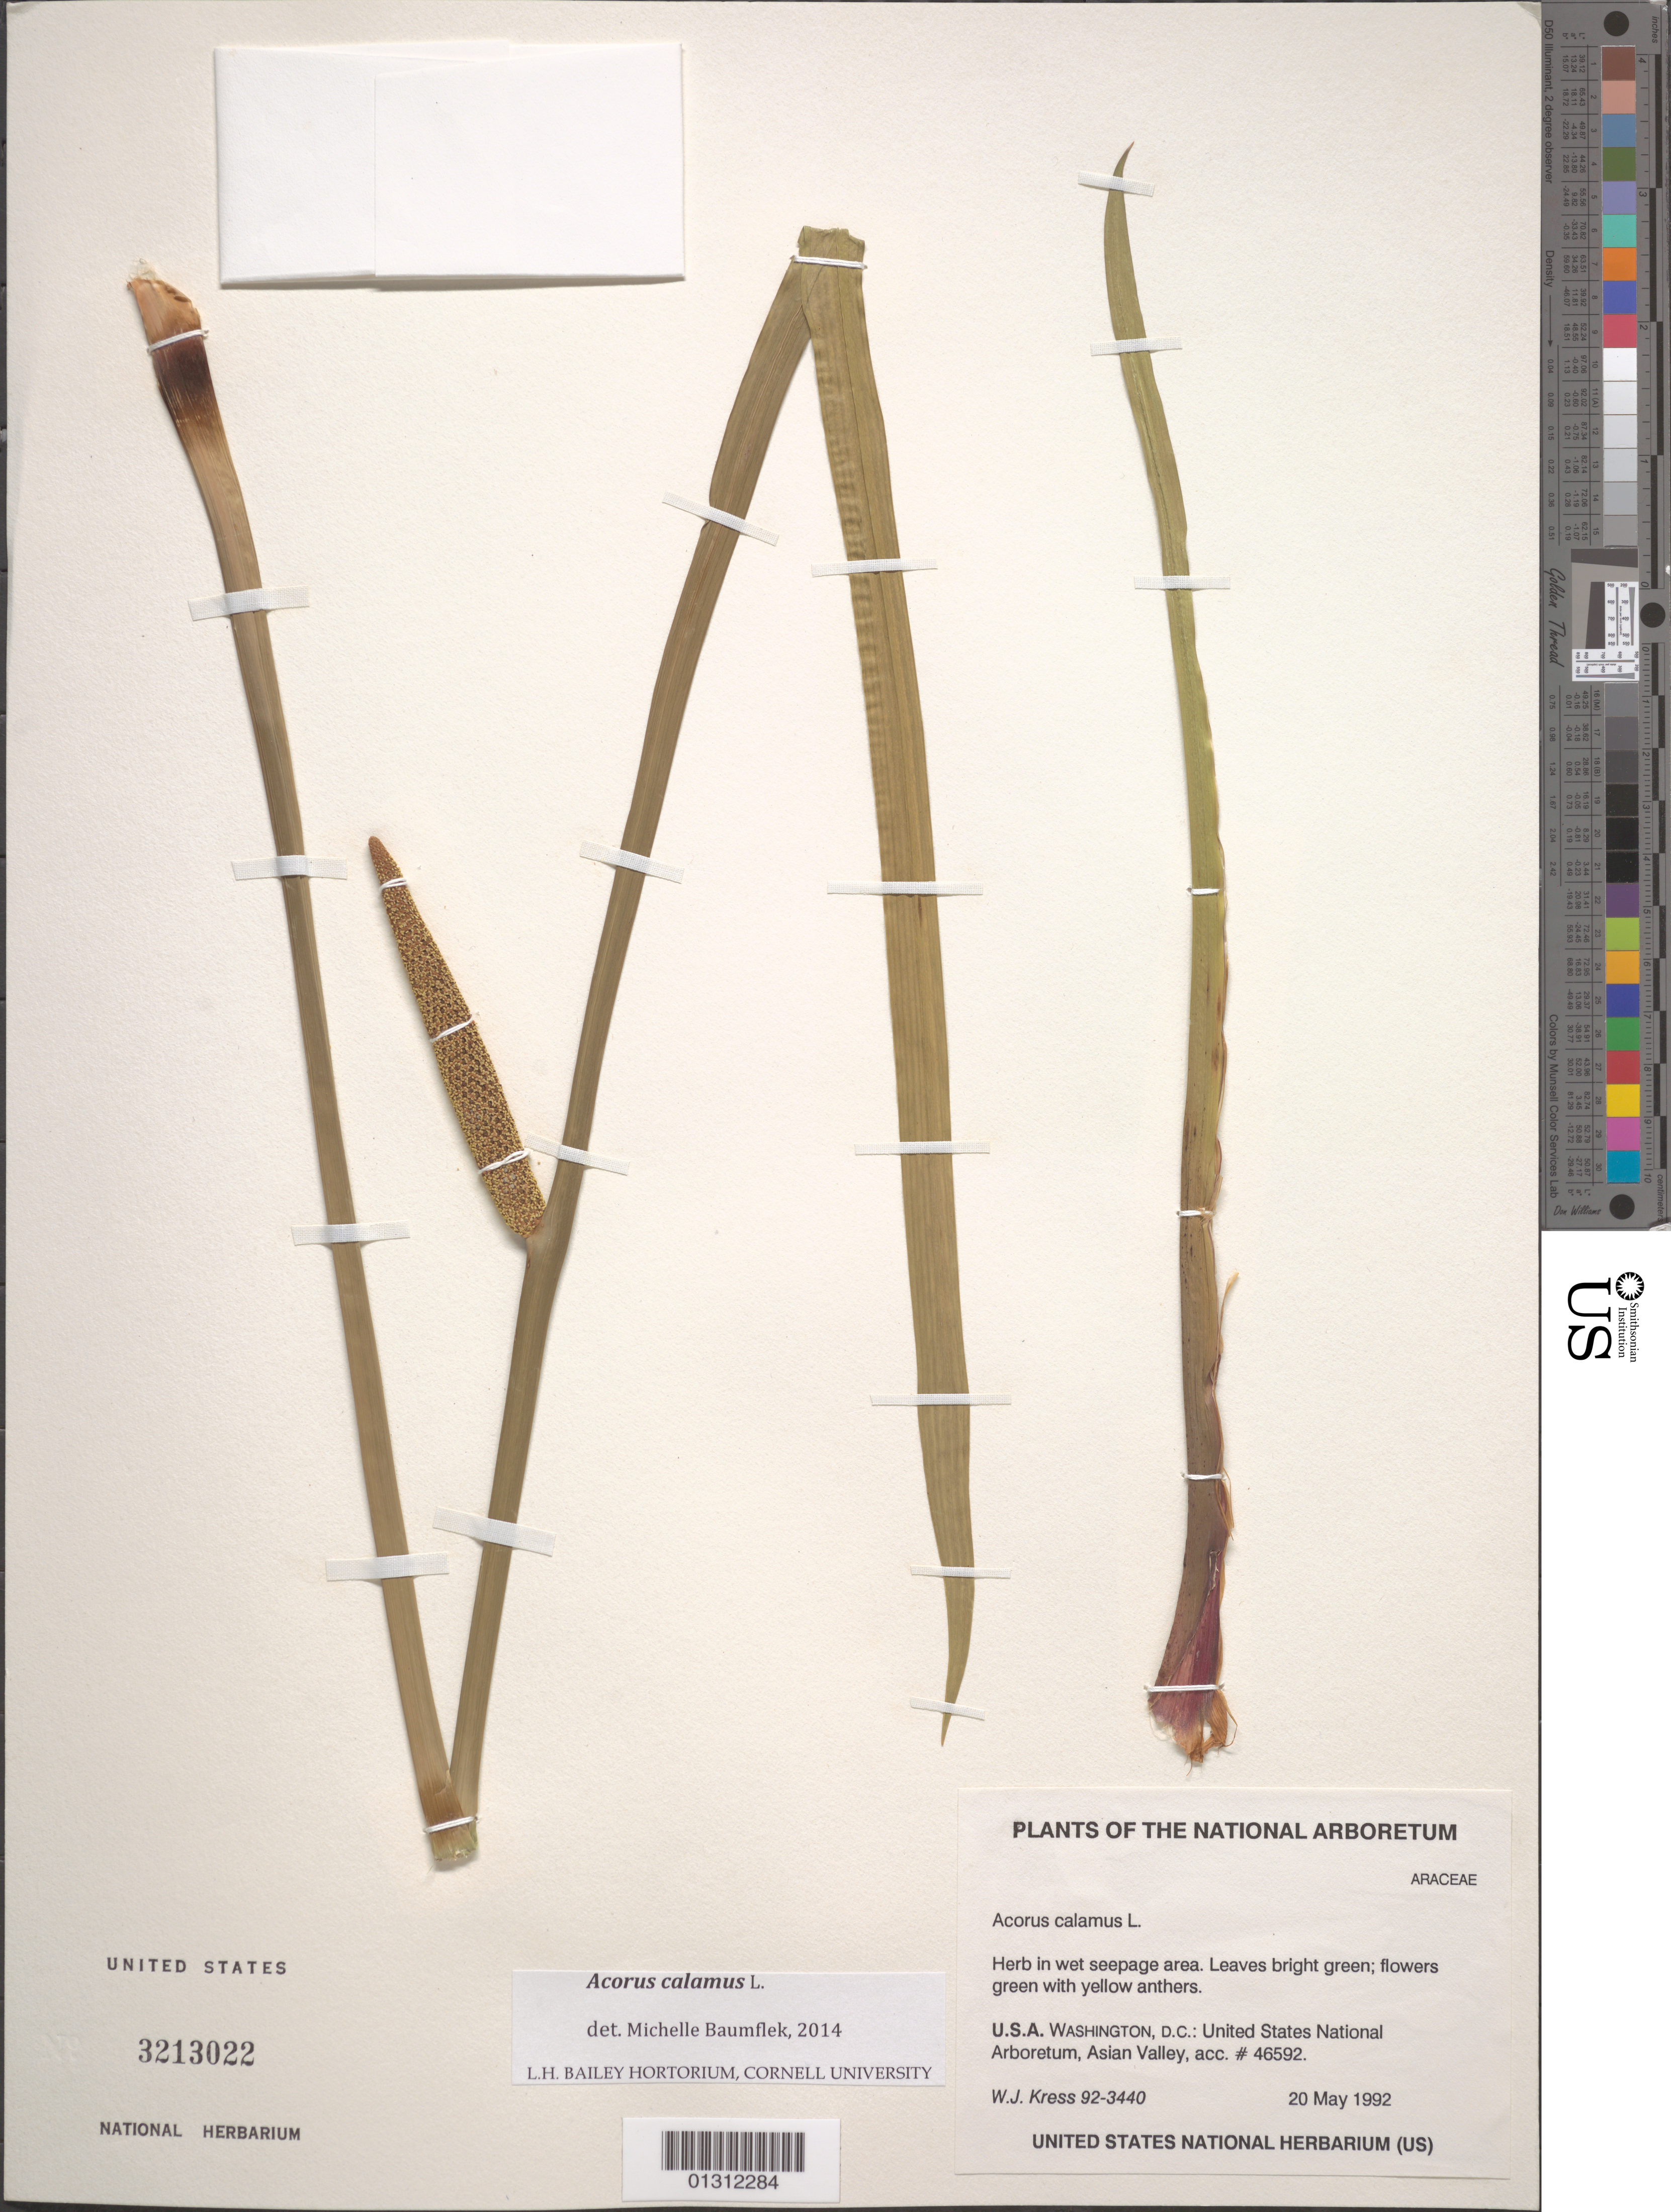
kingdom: Plantae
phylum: Tracheophyta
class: Liliopsida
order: Acorales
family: Acoraceae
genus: Acorus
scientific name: Acorus calamus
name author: L.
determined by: Baumflek, Michelle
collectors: W. J. Kress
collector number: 92-3440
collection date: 1992-05-20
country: United States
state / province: District of Columbia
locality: United States National Arboretum, Asian Valley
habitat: herb in wet seepage area.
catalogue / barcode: US 3213022